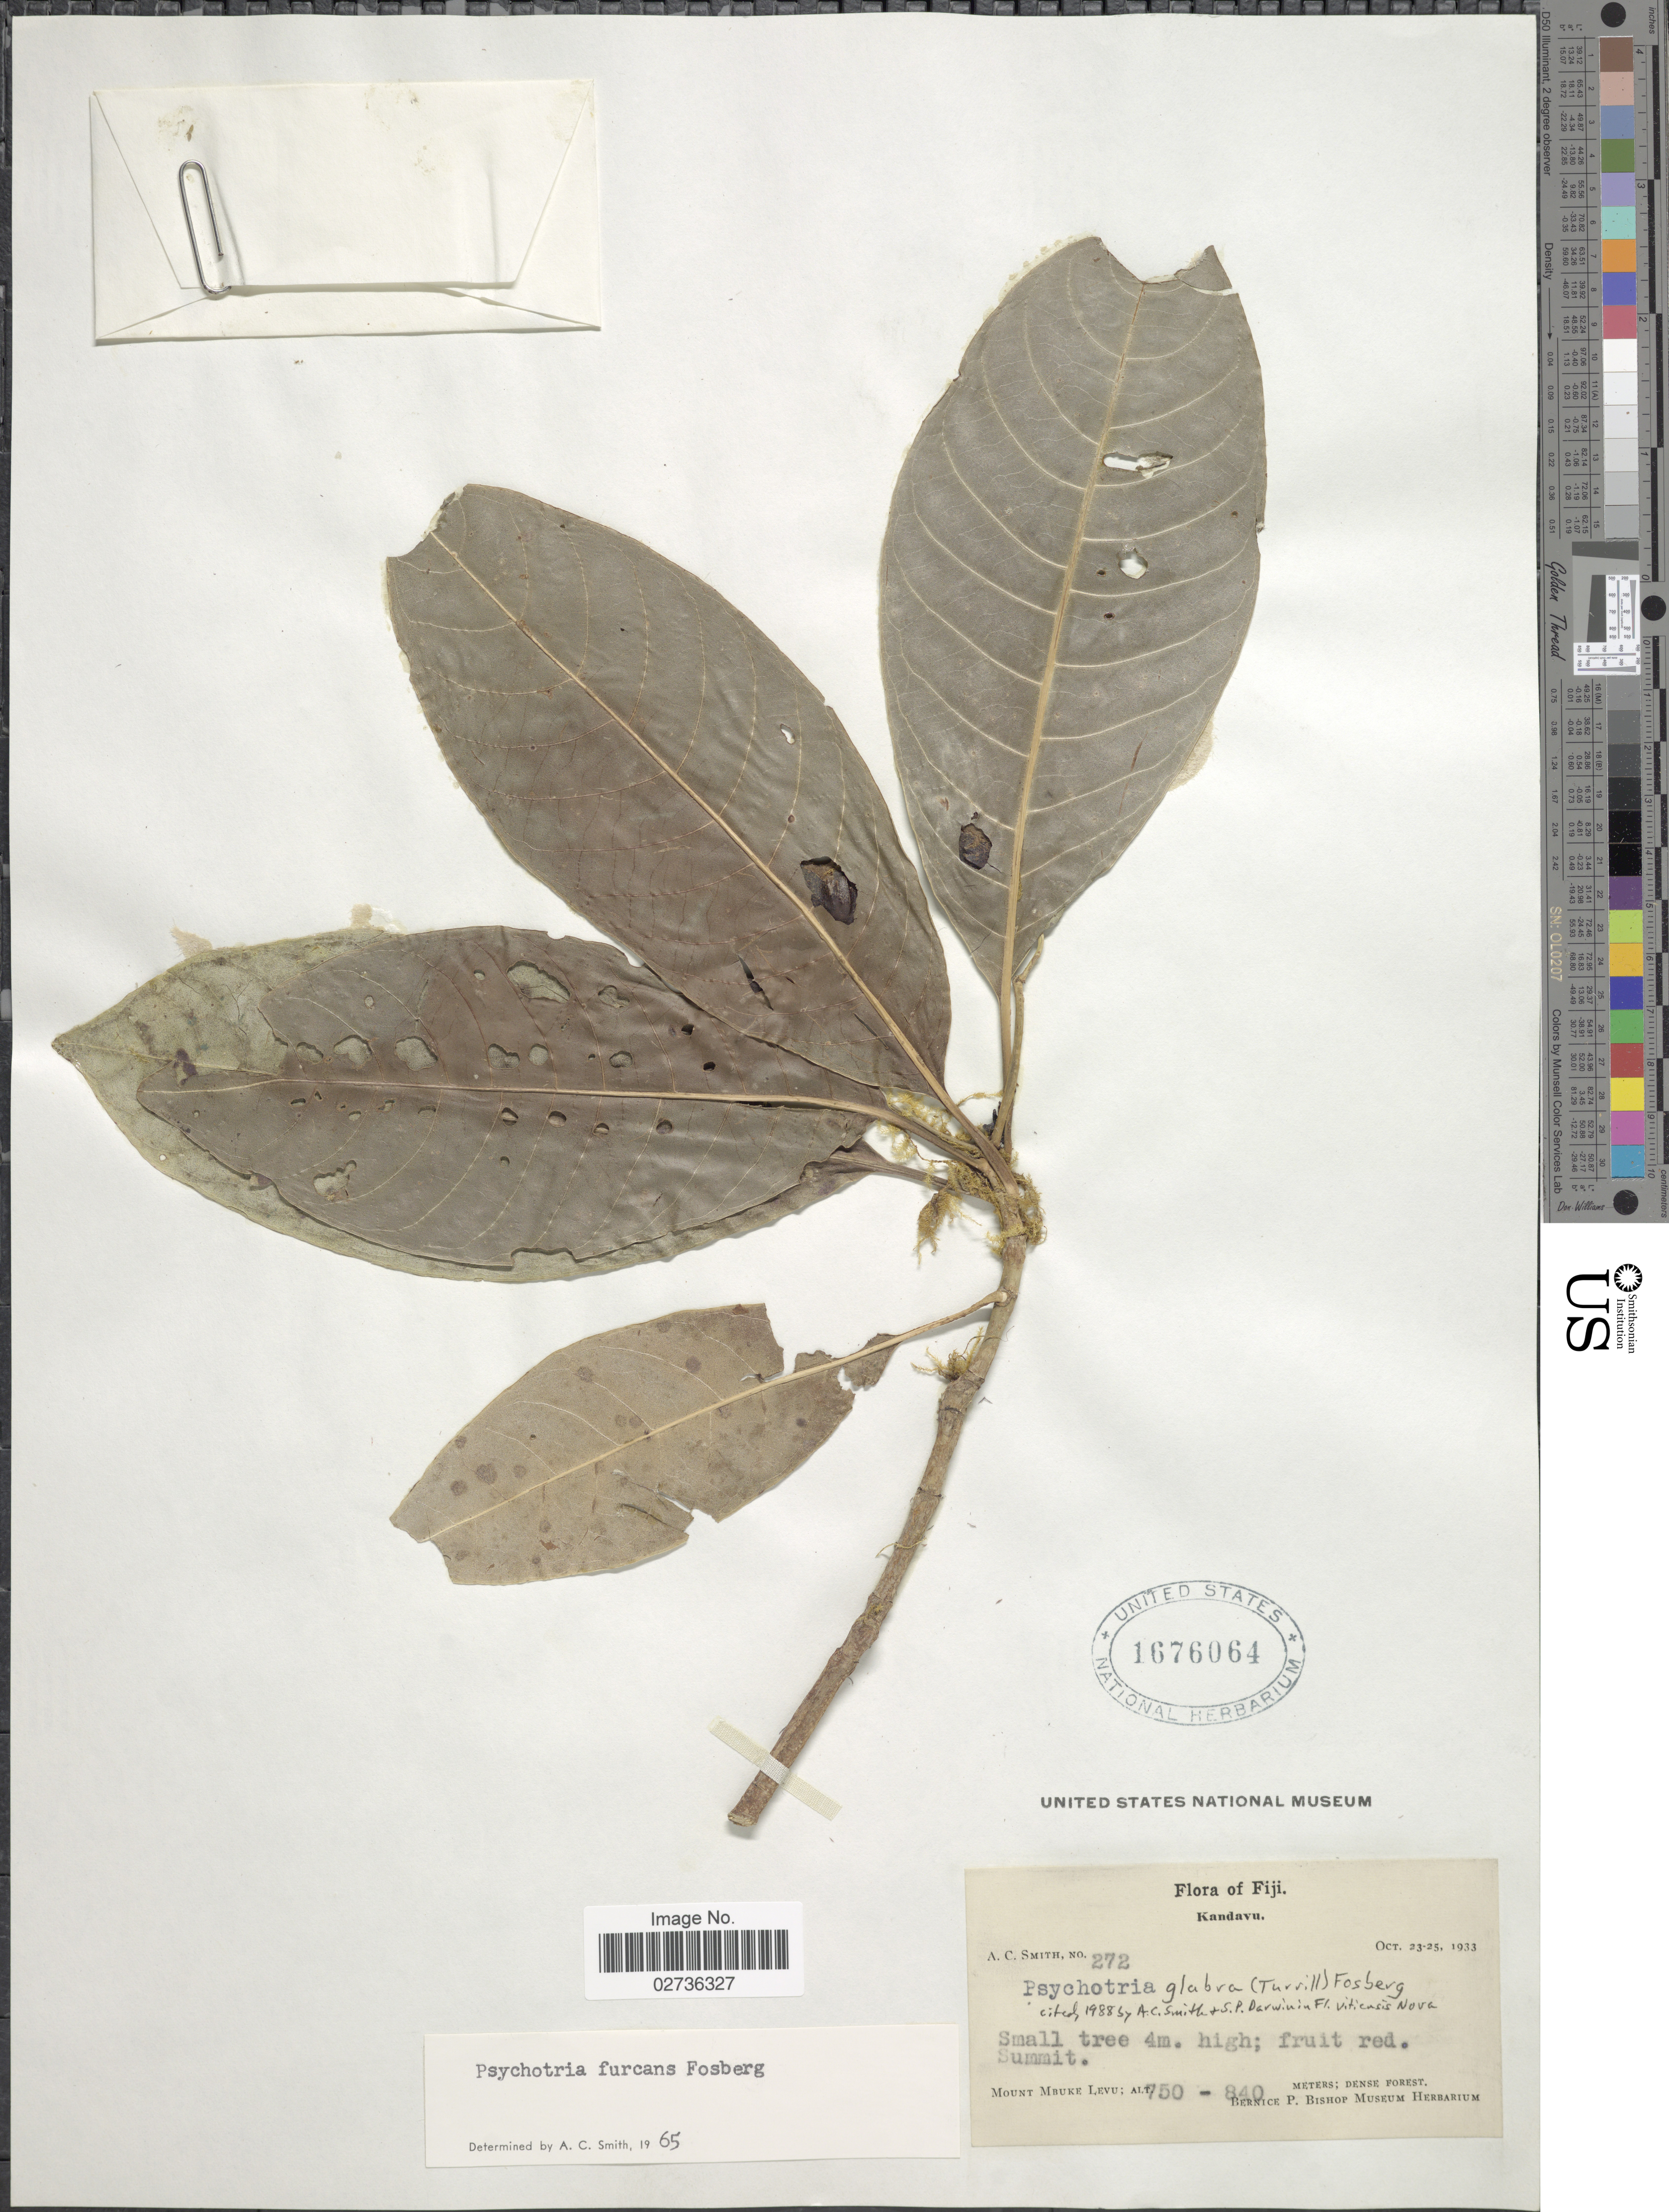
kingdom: Plantae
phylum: Tracheophyta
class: Magnoliopsida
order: Gentianales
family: Rubiaceae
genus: Psychotria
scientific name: Psychotria glabra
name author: (Turrill) Fosberg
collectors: A. C. Smith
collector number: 272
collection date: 1933-10-23/1933-10-25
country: Fiji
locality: Kandavu. Summit. Mount Mbuke Levu.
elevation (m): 750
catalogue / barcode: US 1676064